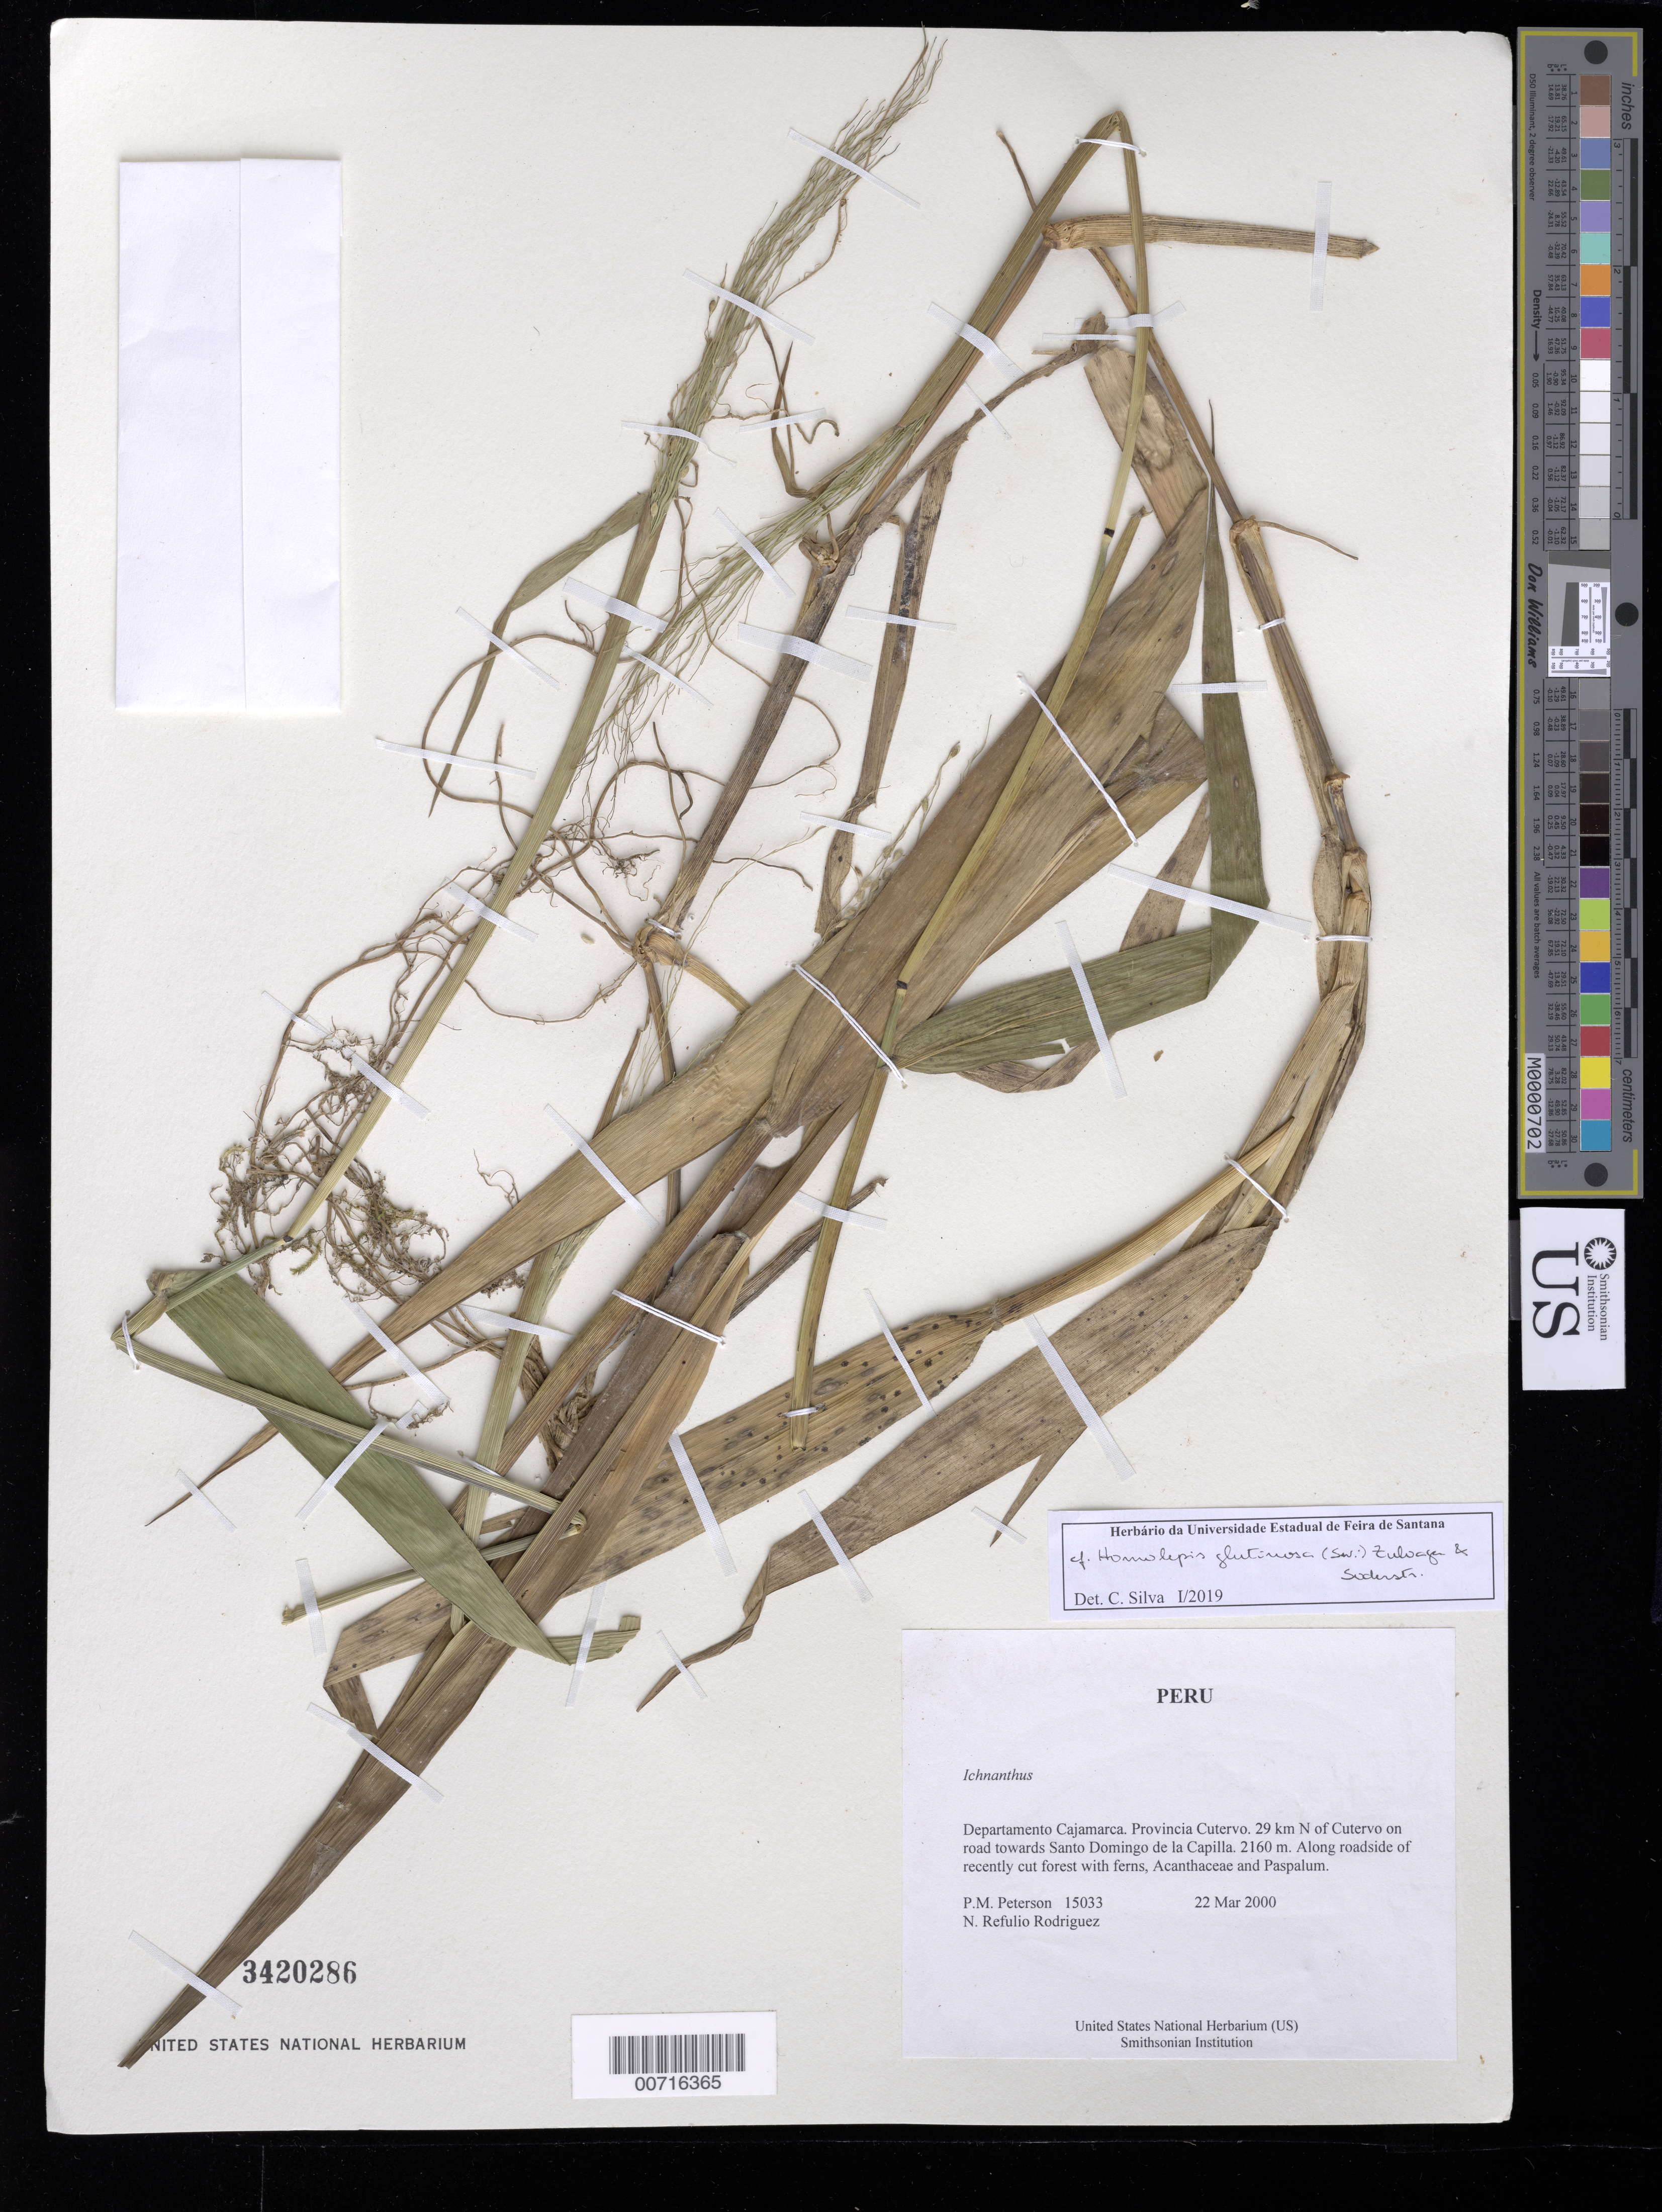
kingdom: Plantae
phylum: Tracheophyta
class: Liliopsida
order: Poales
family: Poaceae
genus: Homolepis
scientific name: Homolepis glutinosa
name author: (Sw.) Zuloaga & Soderstr.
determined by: Silva, C.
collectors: P. M. Peterson & N. Refulio-Rodríguez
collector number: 15033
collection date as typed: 22 Mar 2000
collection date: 2000-03-22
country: Peru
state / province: Cajamarca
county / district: Cutervo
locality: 29 km N of Cutervo on road towards Santo Domingo de la Capilla.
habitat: Along roadside of recently cut forest with ferns, Acanthaceae and Paspalum.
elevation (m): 2160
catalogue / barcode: US 3420286